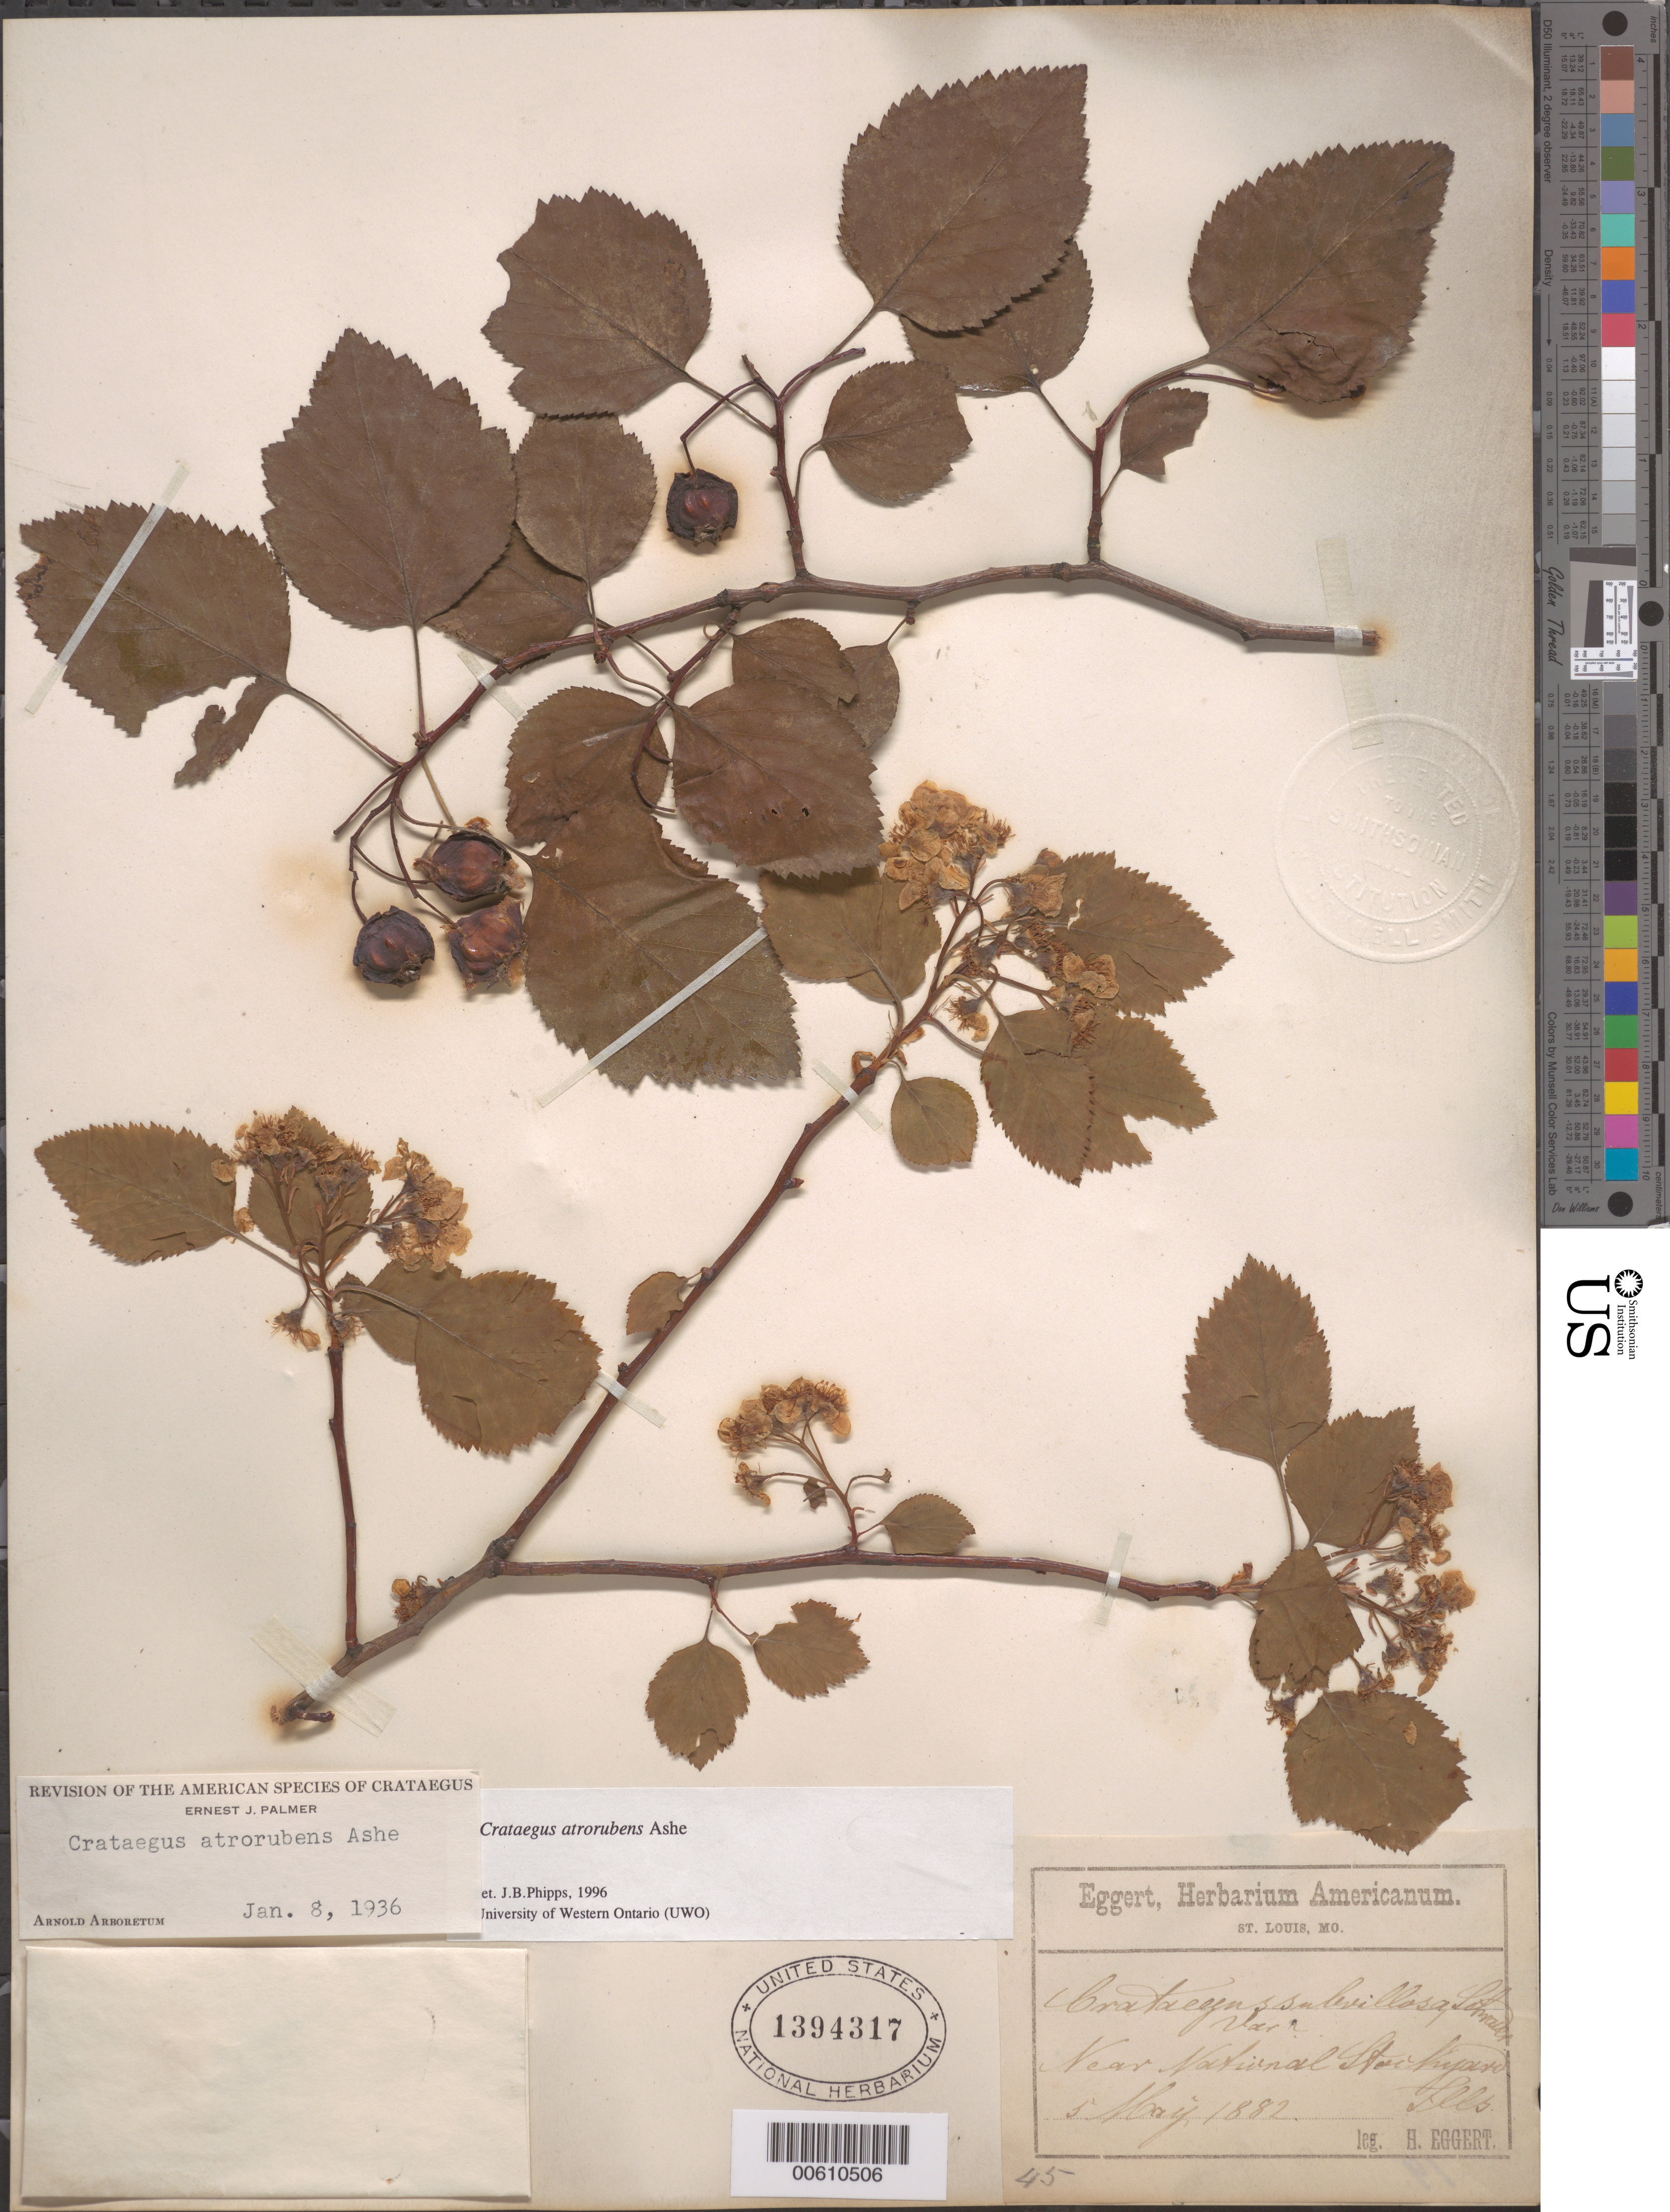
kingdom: Plantae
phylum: Tracheophyta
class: Magnoliopsida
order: Rosales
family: Rosaceae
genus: Crataegus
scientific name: Crataegus atrorubens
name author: Ashe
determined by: Palmer, E. J.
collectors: H. Eggert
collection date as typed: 05 May 1882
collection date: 1882-05-05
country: United States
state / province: Illinois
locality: Near National Stockyard.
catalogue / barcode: US 1394317